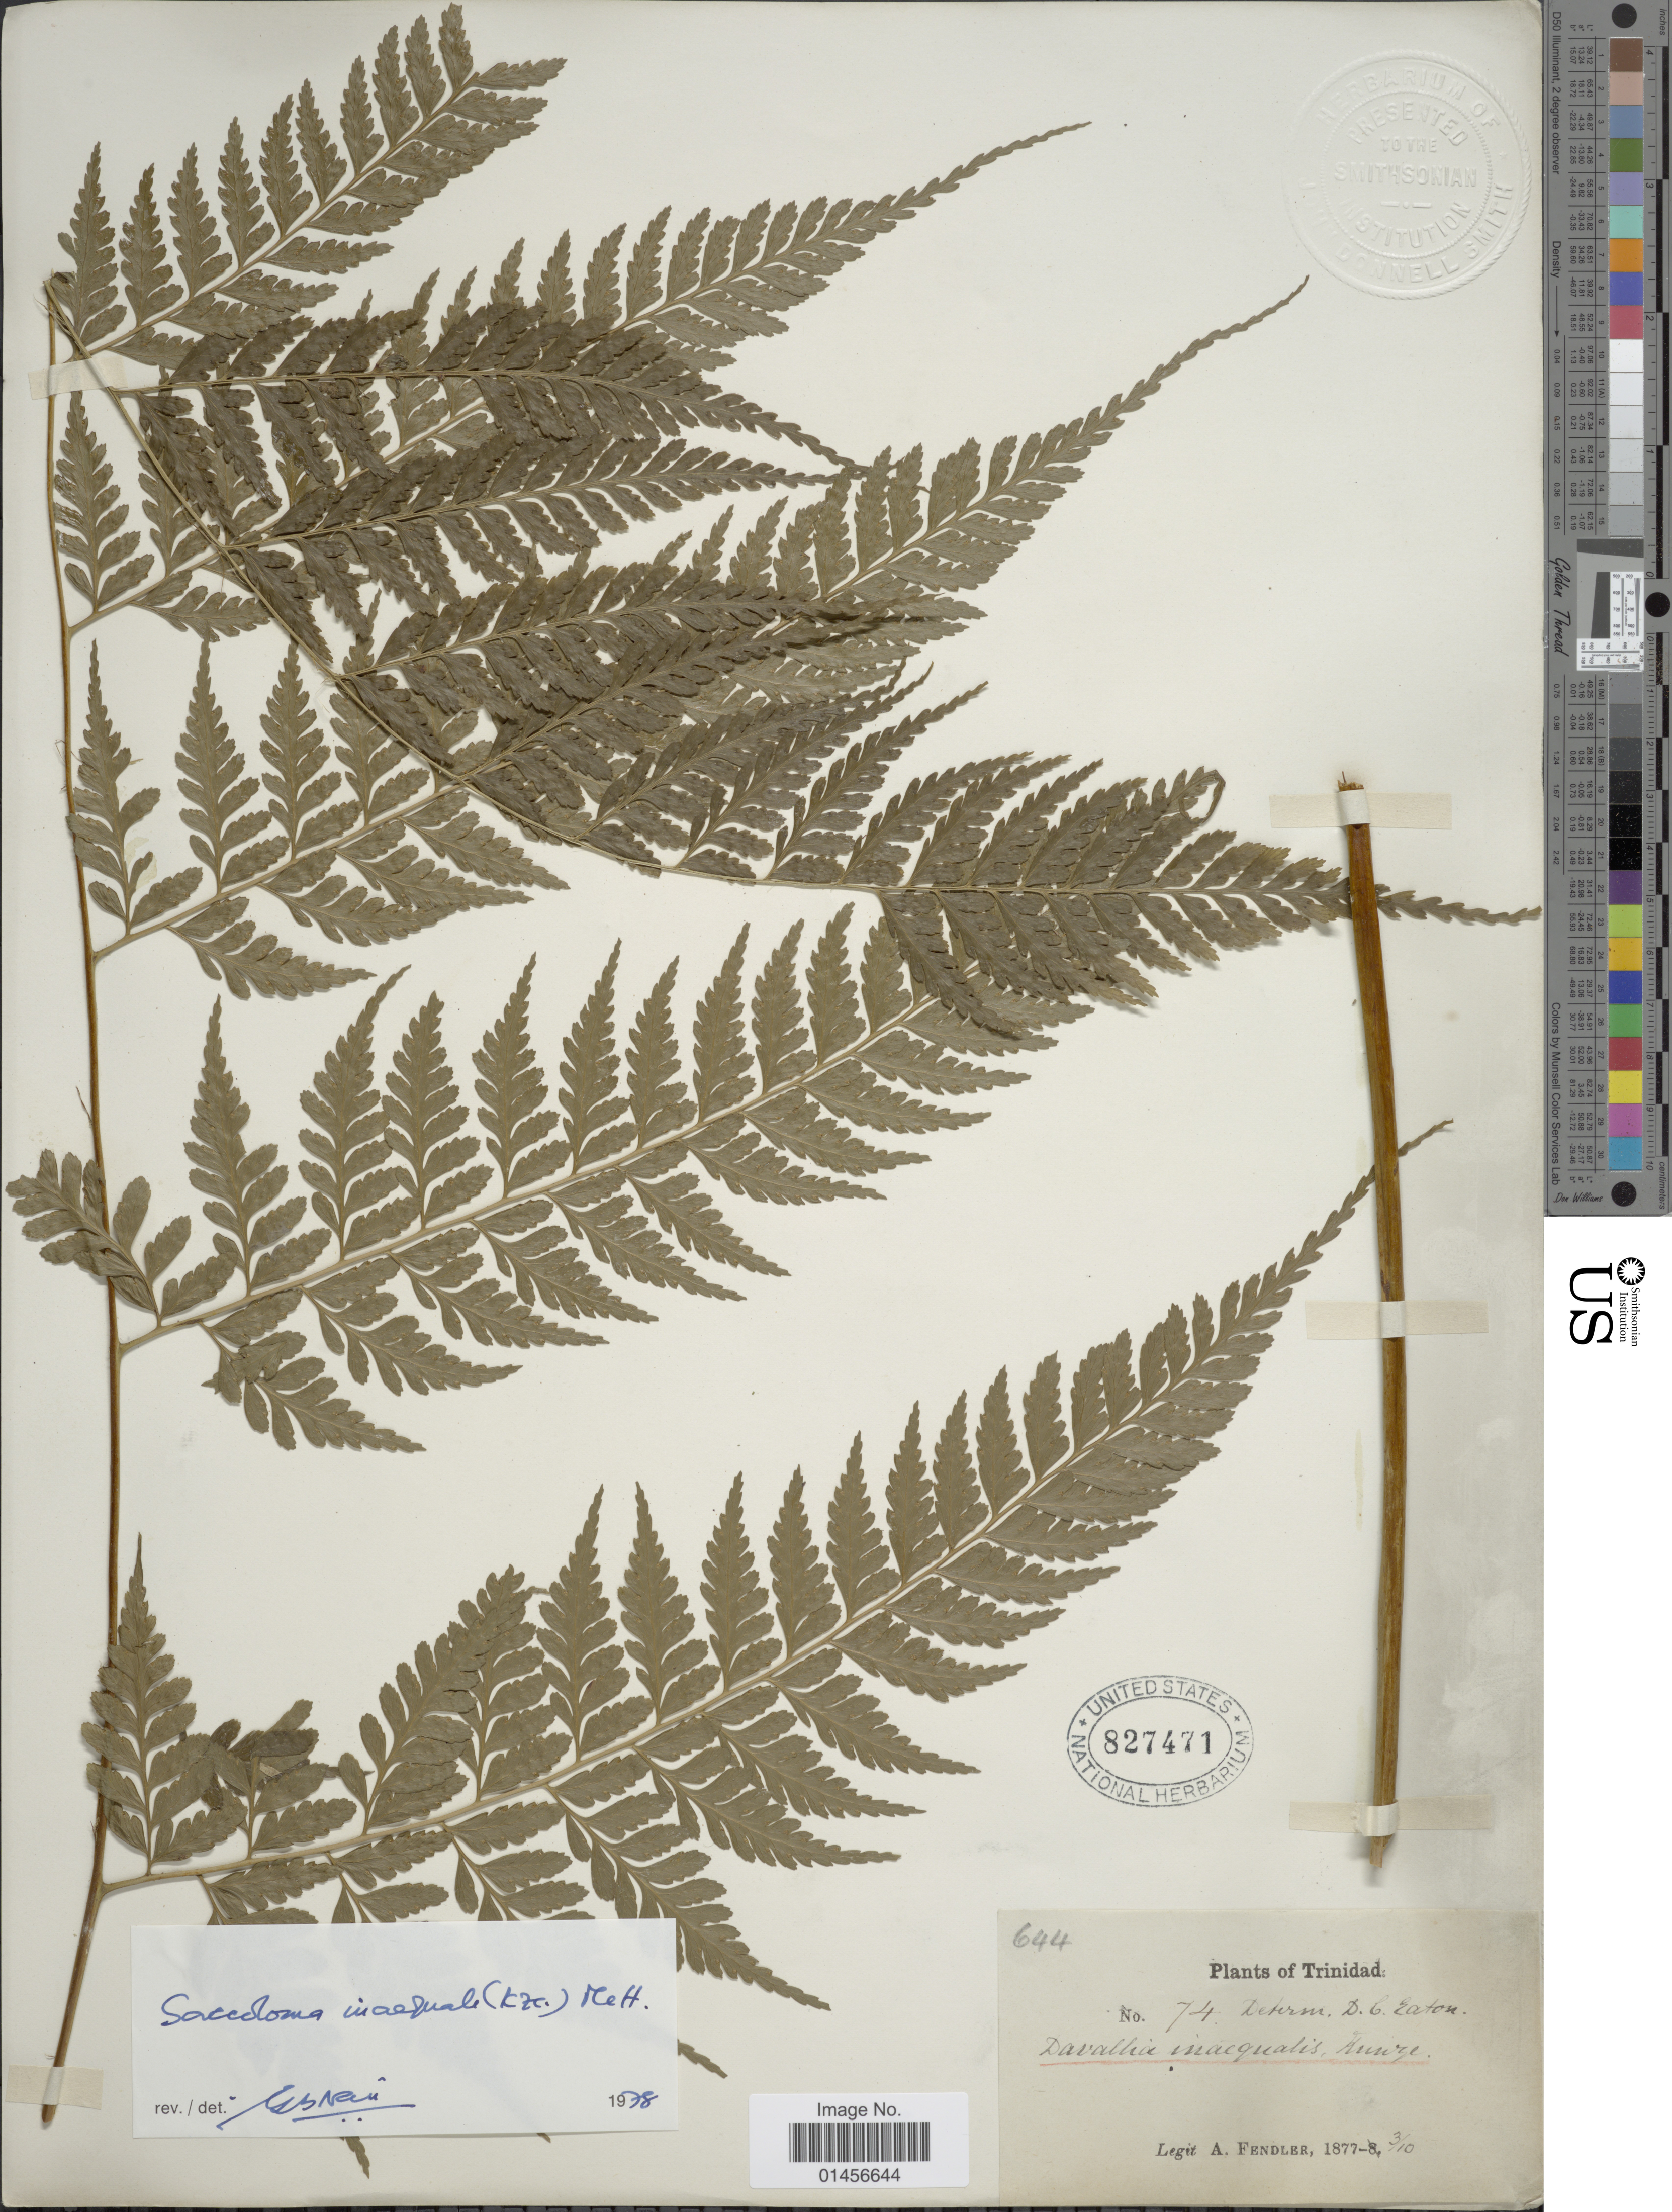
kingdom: Plantae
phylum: Tracheophyta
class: Polypodiopsida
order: Polypodiales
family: Saccolomataceae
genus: Saccoloma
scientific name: Saccoloma inaequale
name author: (Kunze) Mett.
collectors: A. Fendler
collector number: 644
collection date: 1877-10-03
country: Trinidad and Tobago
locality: Trinidad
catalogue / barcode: US 827471